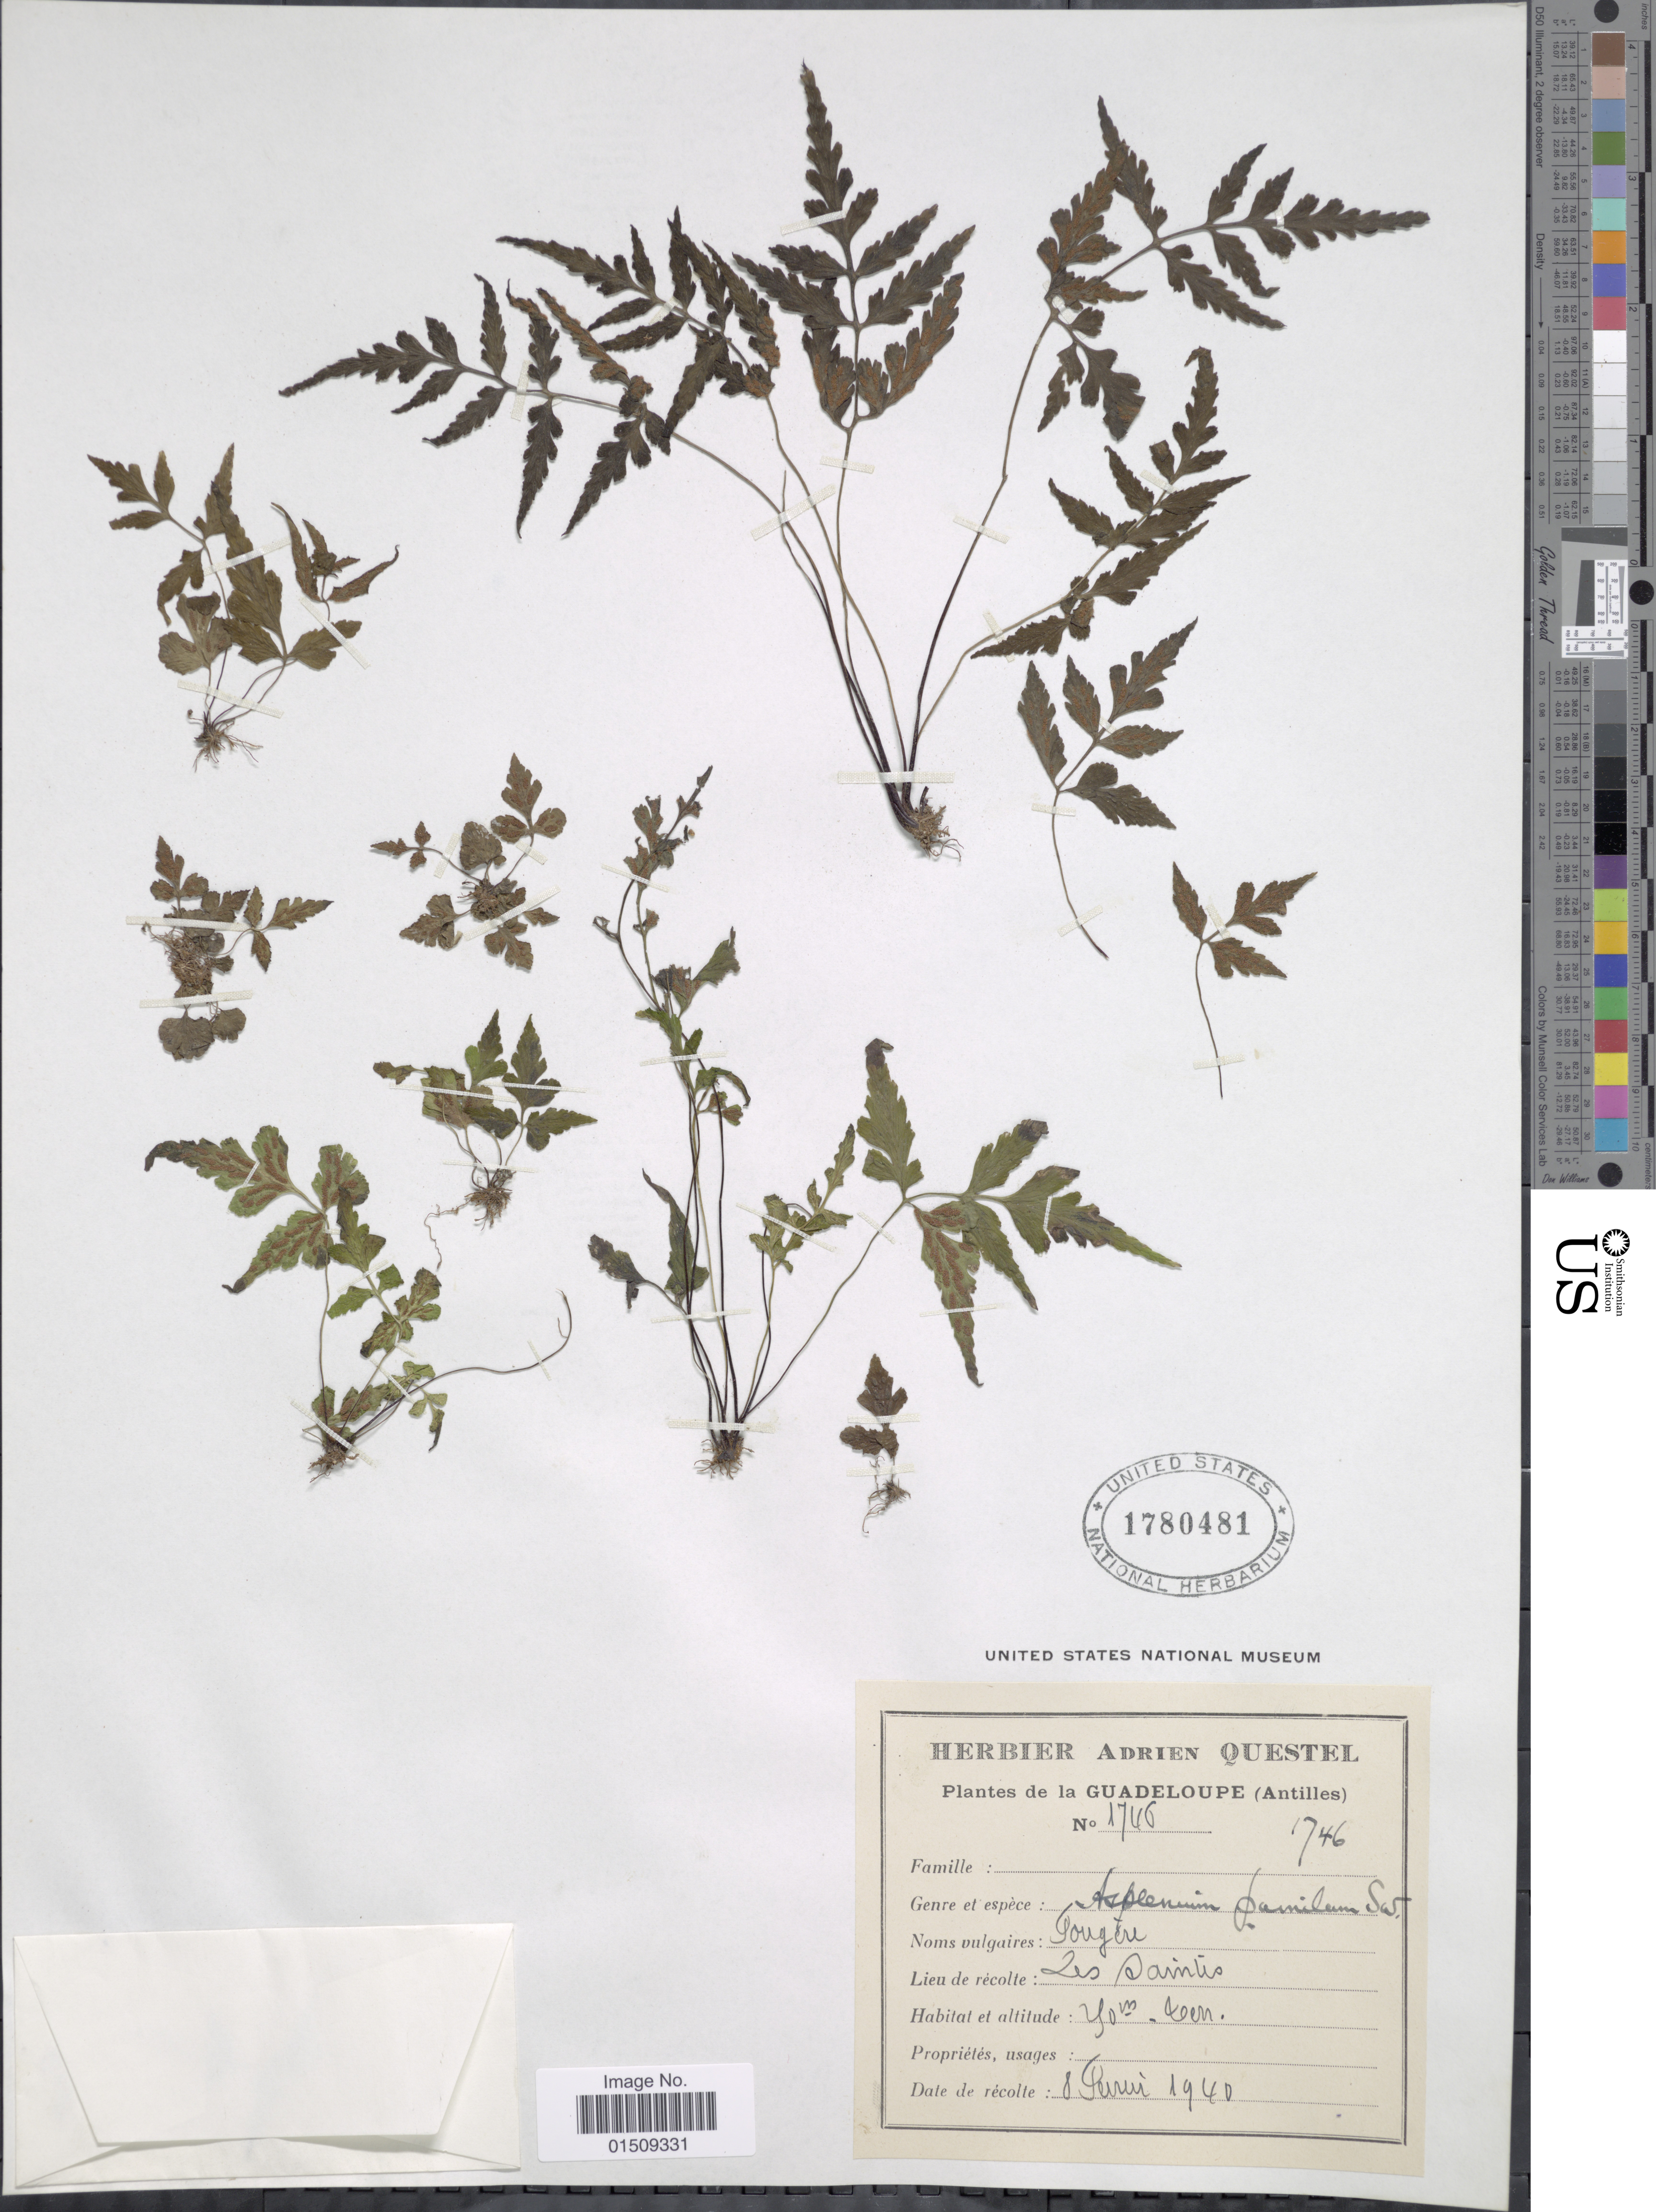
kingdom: Plantae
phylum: Tracheophyta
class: Polypodiopsida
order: Polypodiales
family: Aspleniaceae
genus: Asplenium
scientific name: Asplenium pumilum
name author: Sw.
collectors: ex herb. A. Questal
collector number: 1746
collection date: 1940-02-08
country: Guadeloupe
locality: Les Saintes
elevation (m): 290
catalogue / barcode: US 1780481